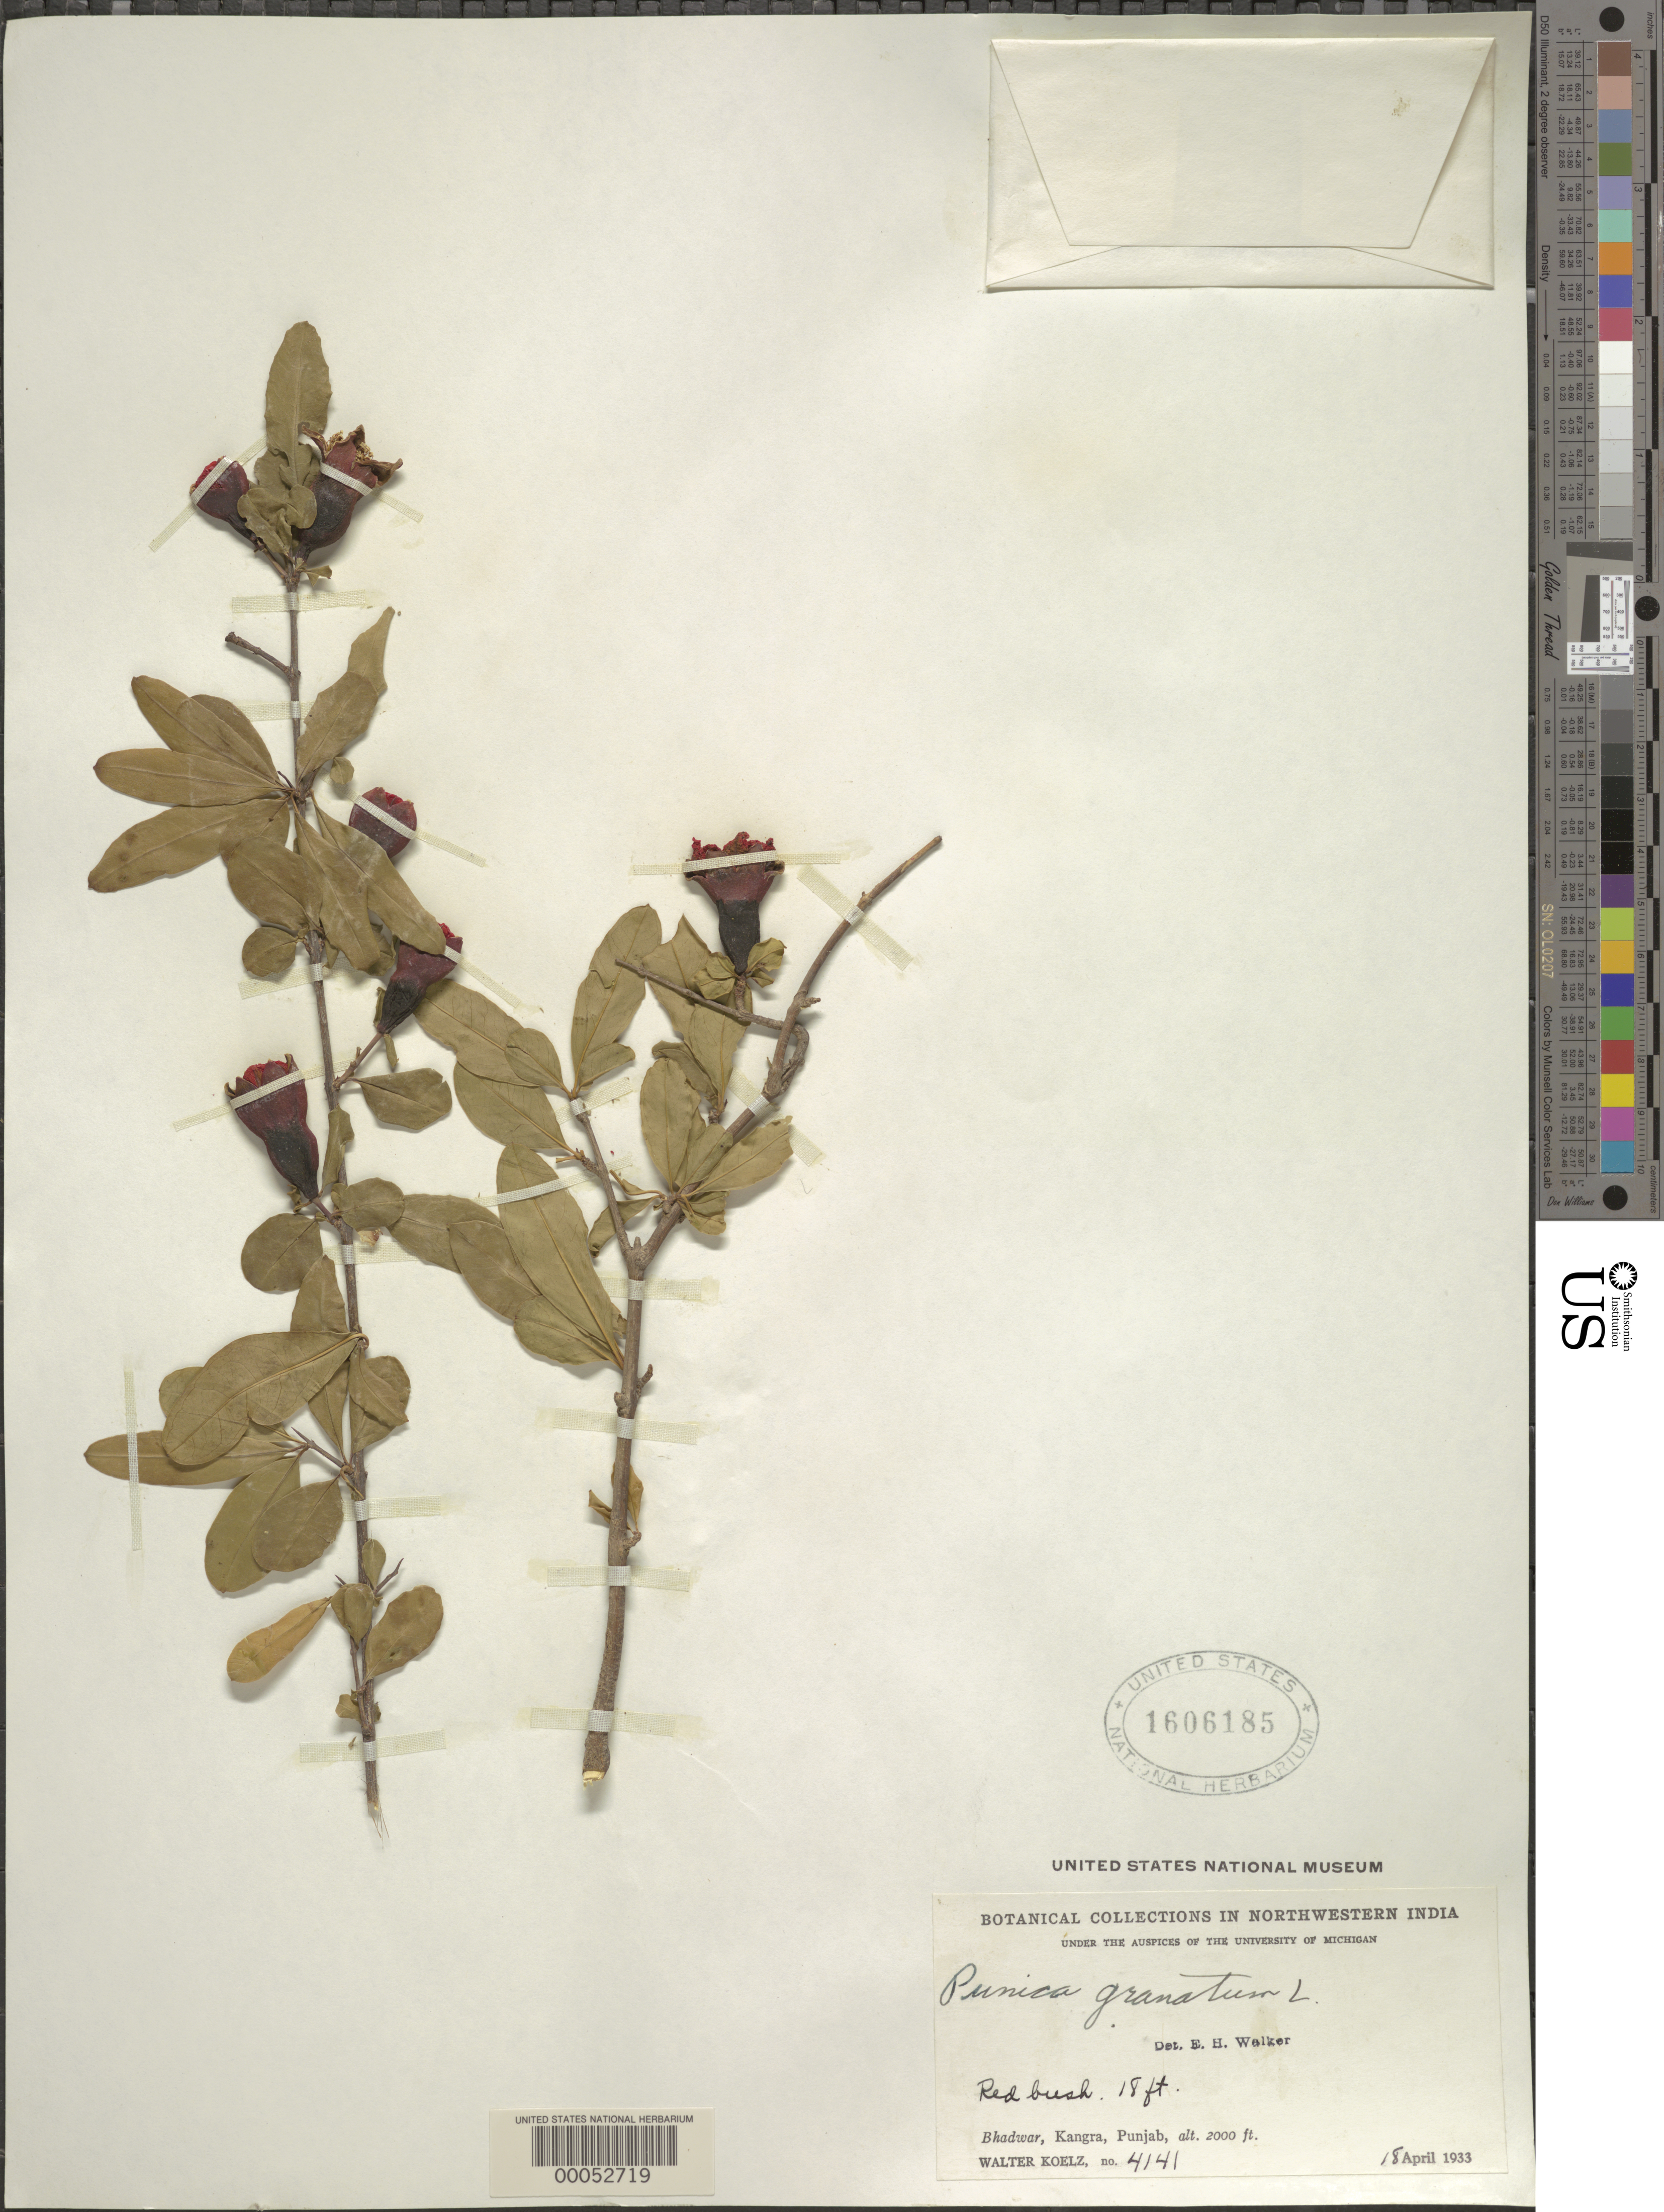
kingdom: Plantae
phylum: Tracheophyta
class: Magnoliopsida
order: Myrtales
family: Lythraceae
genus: Punica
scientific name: Punica granatum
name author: L.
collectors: W. N. Koelz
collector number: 4141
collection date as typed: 18 Apr 1933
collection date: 1933-04-18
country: India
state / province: Himachal Pradesh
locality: Bhadwar, Kangra, Punjab.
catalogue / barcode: US 1606185